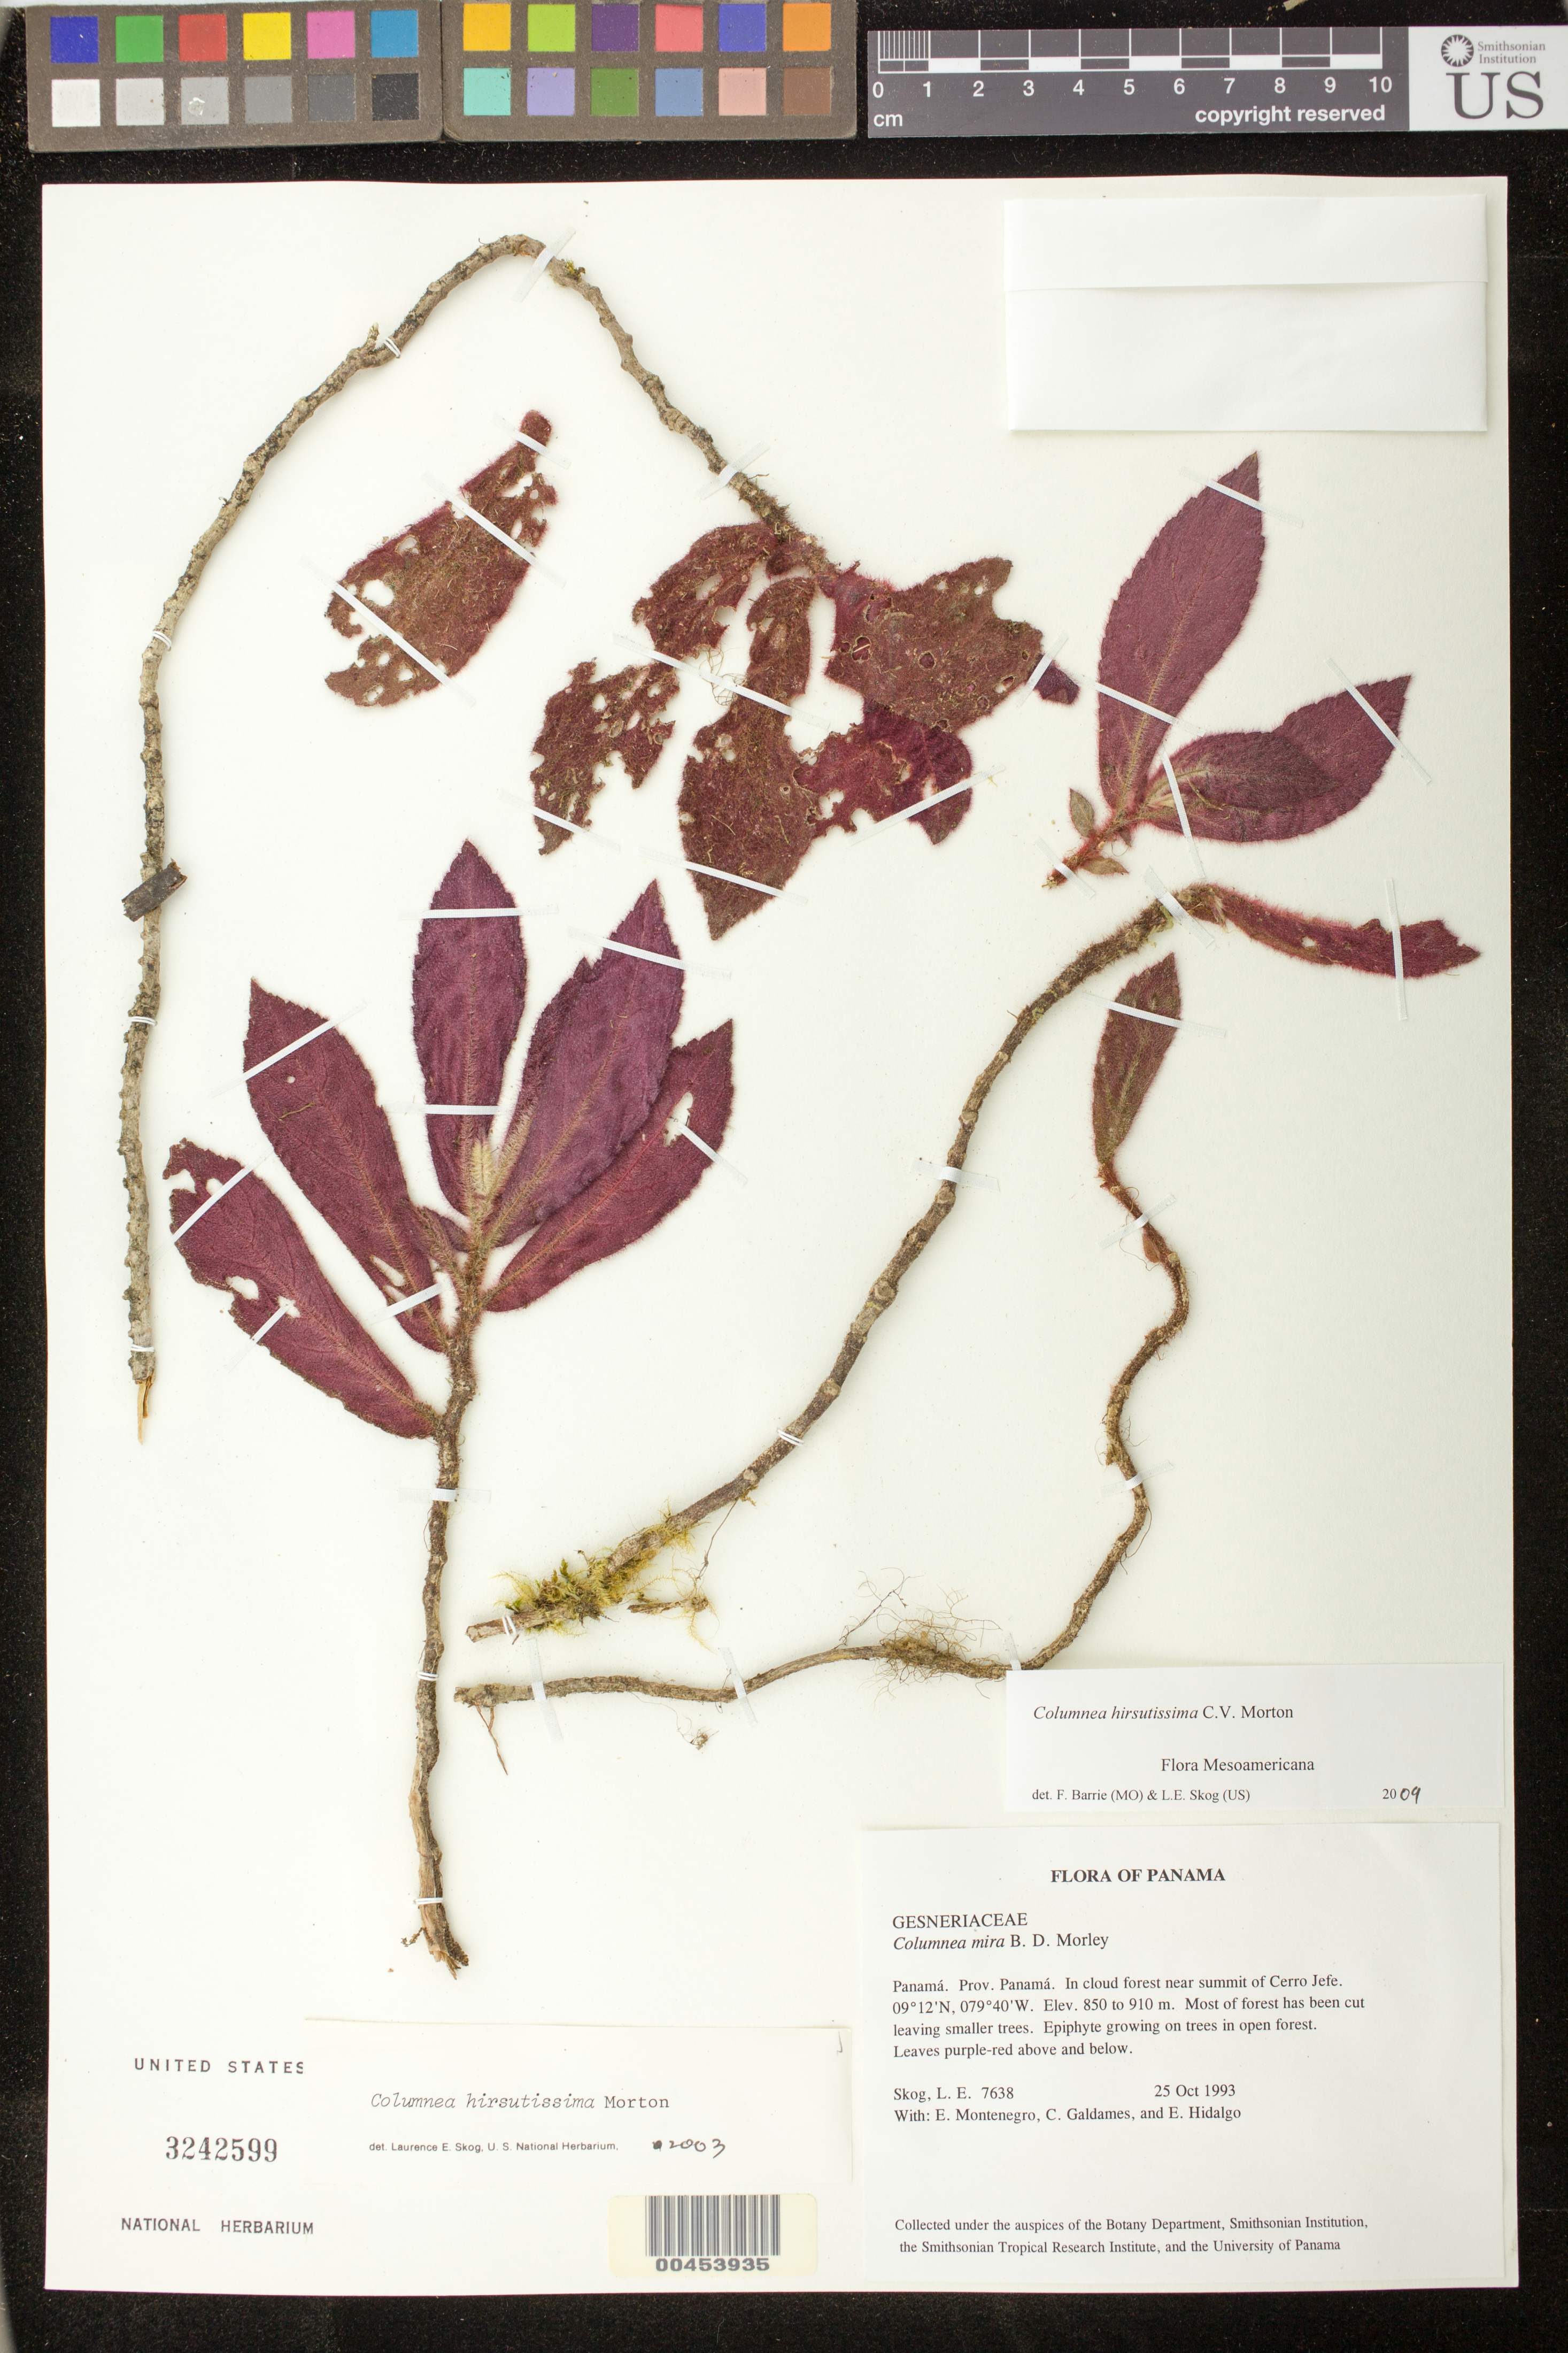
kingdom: Plantae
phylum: Tracheophyta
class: Magnoliopsida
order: Lamiales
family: Gesneriaceae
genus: Columnea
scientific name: Columnea hirsutissima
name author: C.V. Morton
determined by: Skog, Laurence E.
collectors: L. E. Skog, E. Montenegro, C. Galdames & E. Hildalgo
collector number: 7638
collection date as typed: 25 Oct 1993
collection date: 1993-10-25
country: Panama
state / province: Panamá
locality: Near summit of Cerro Jefe.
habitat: In cloud forest. Most of forest has been cut leaving smaller trees.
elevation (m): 850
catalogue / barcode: US 3242599